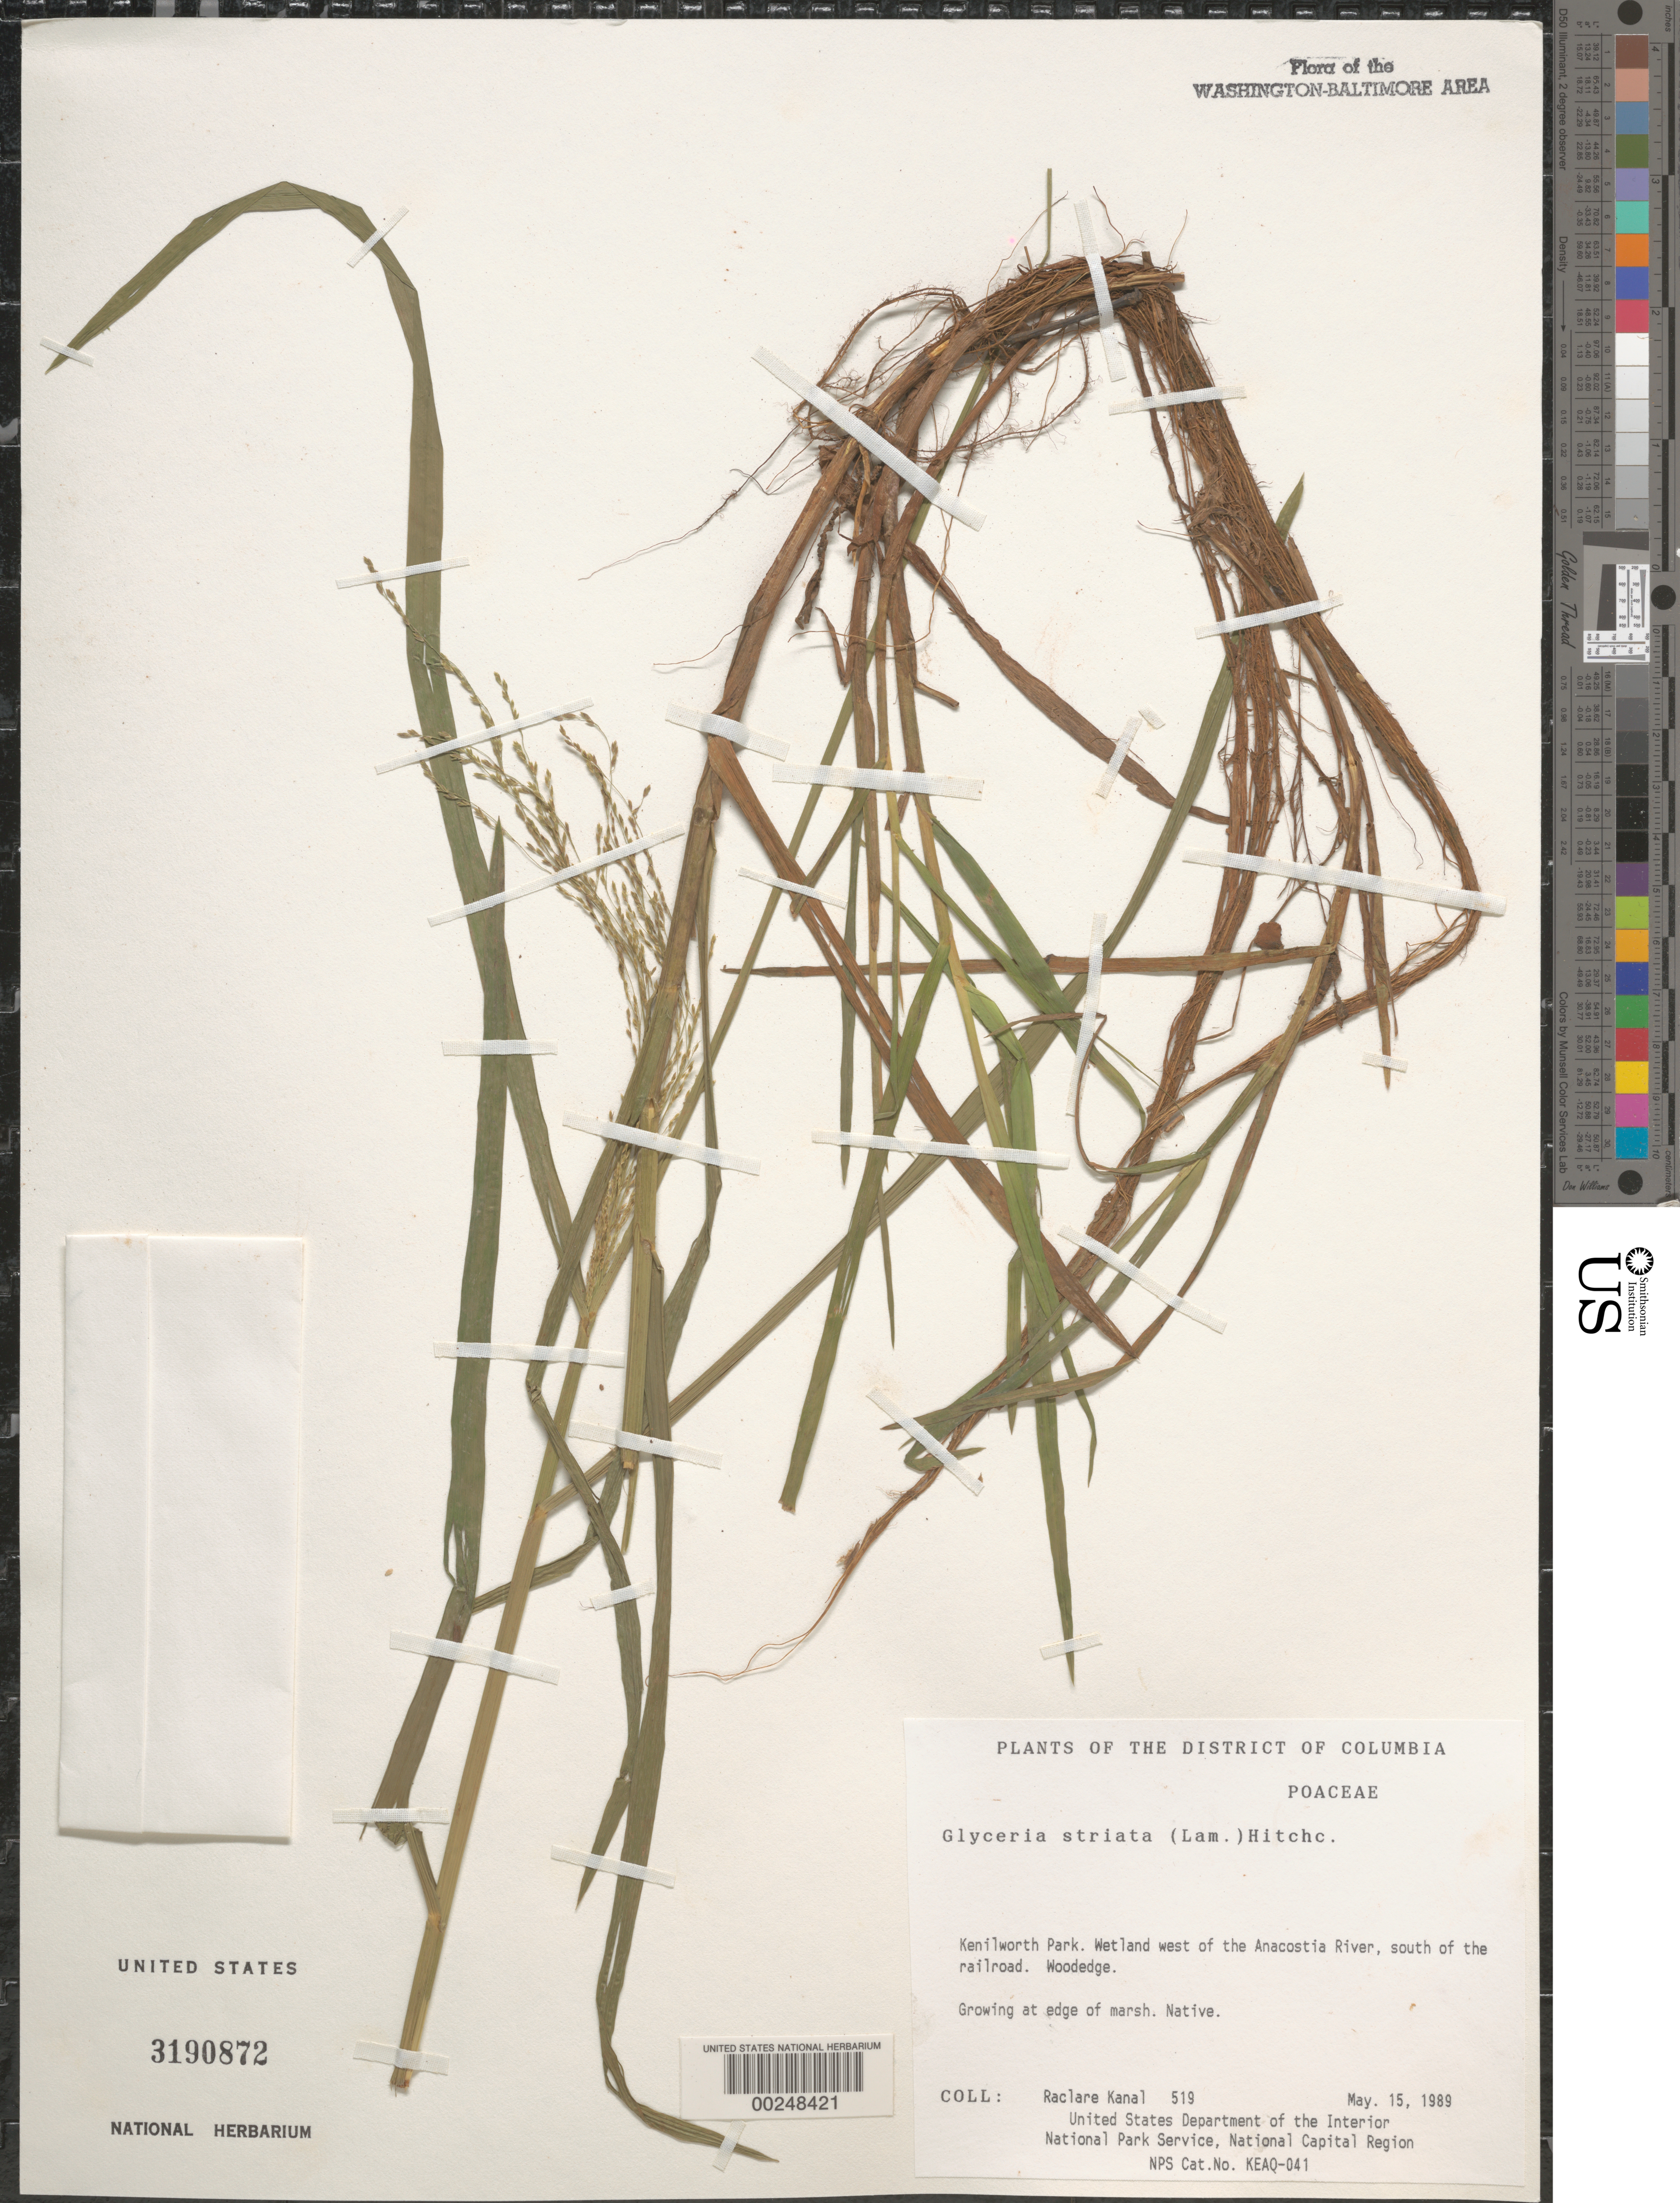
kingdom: Plantae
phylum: Tracheophyta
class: Liliopsida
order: Poales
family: Poaceae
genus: Glyceria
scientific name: Glyceria striata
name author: (Lam.) Hitchc.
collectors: R. Kanal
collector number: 519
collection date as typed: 15 May 1989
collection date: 1989-05-15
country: United States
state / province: District of Columbia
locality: Kenilworth Park, W of Anacostia River, S of RR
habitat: Woodedge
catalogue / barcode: US 3190872